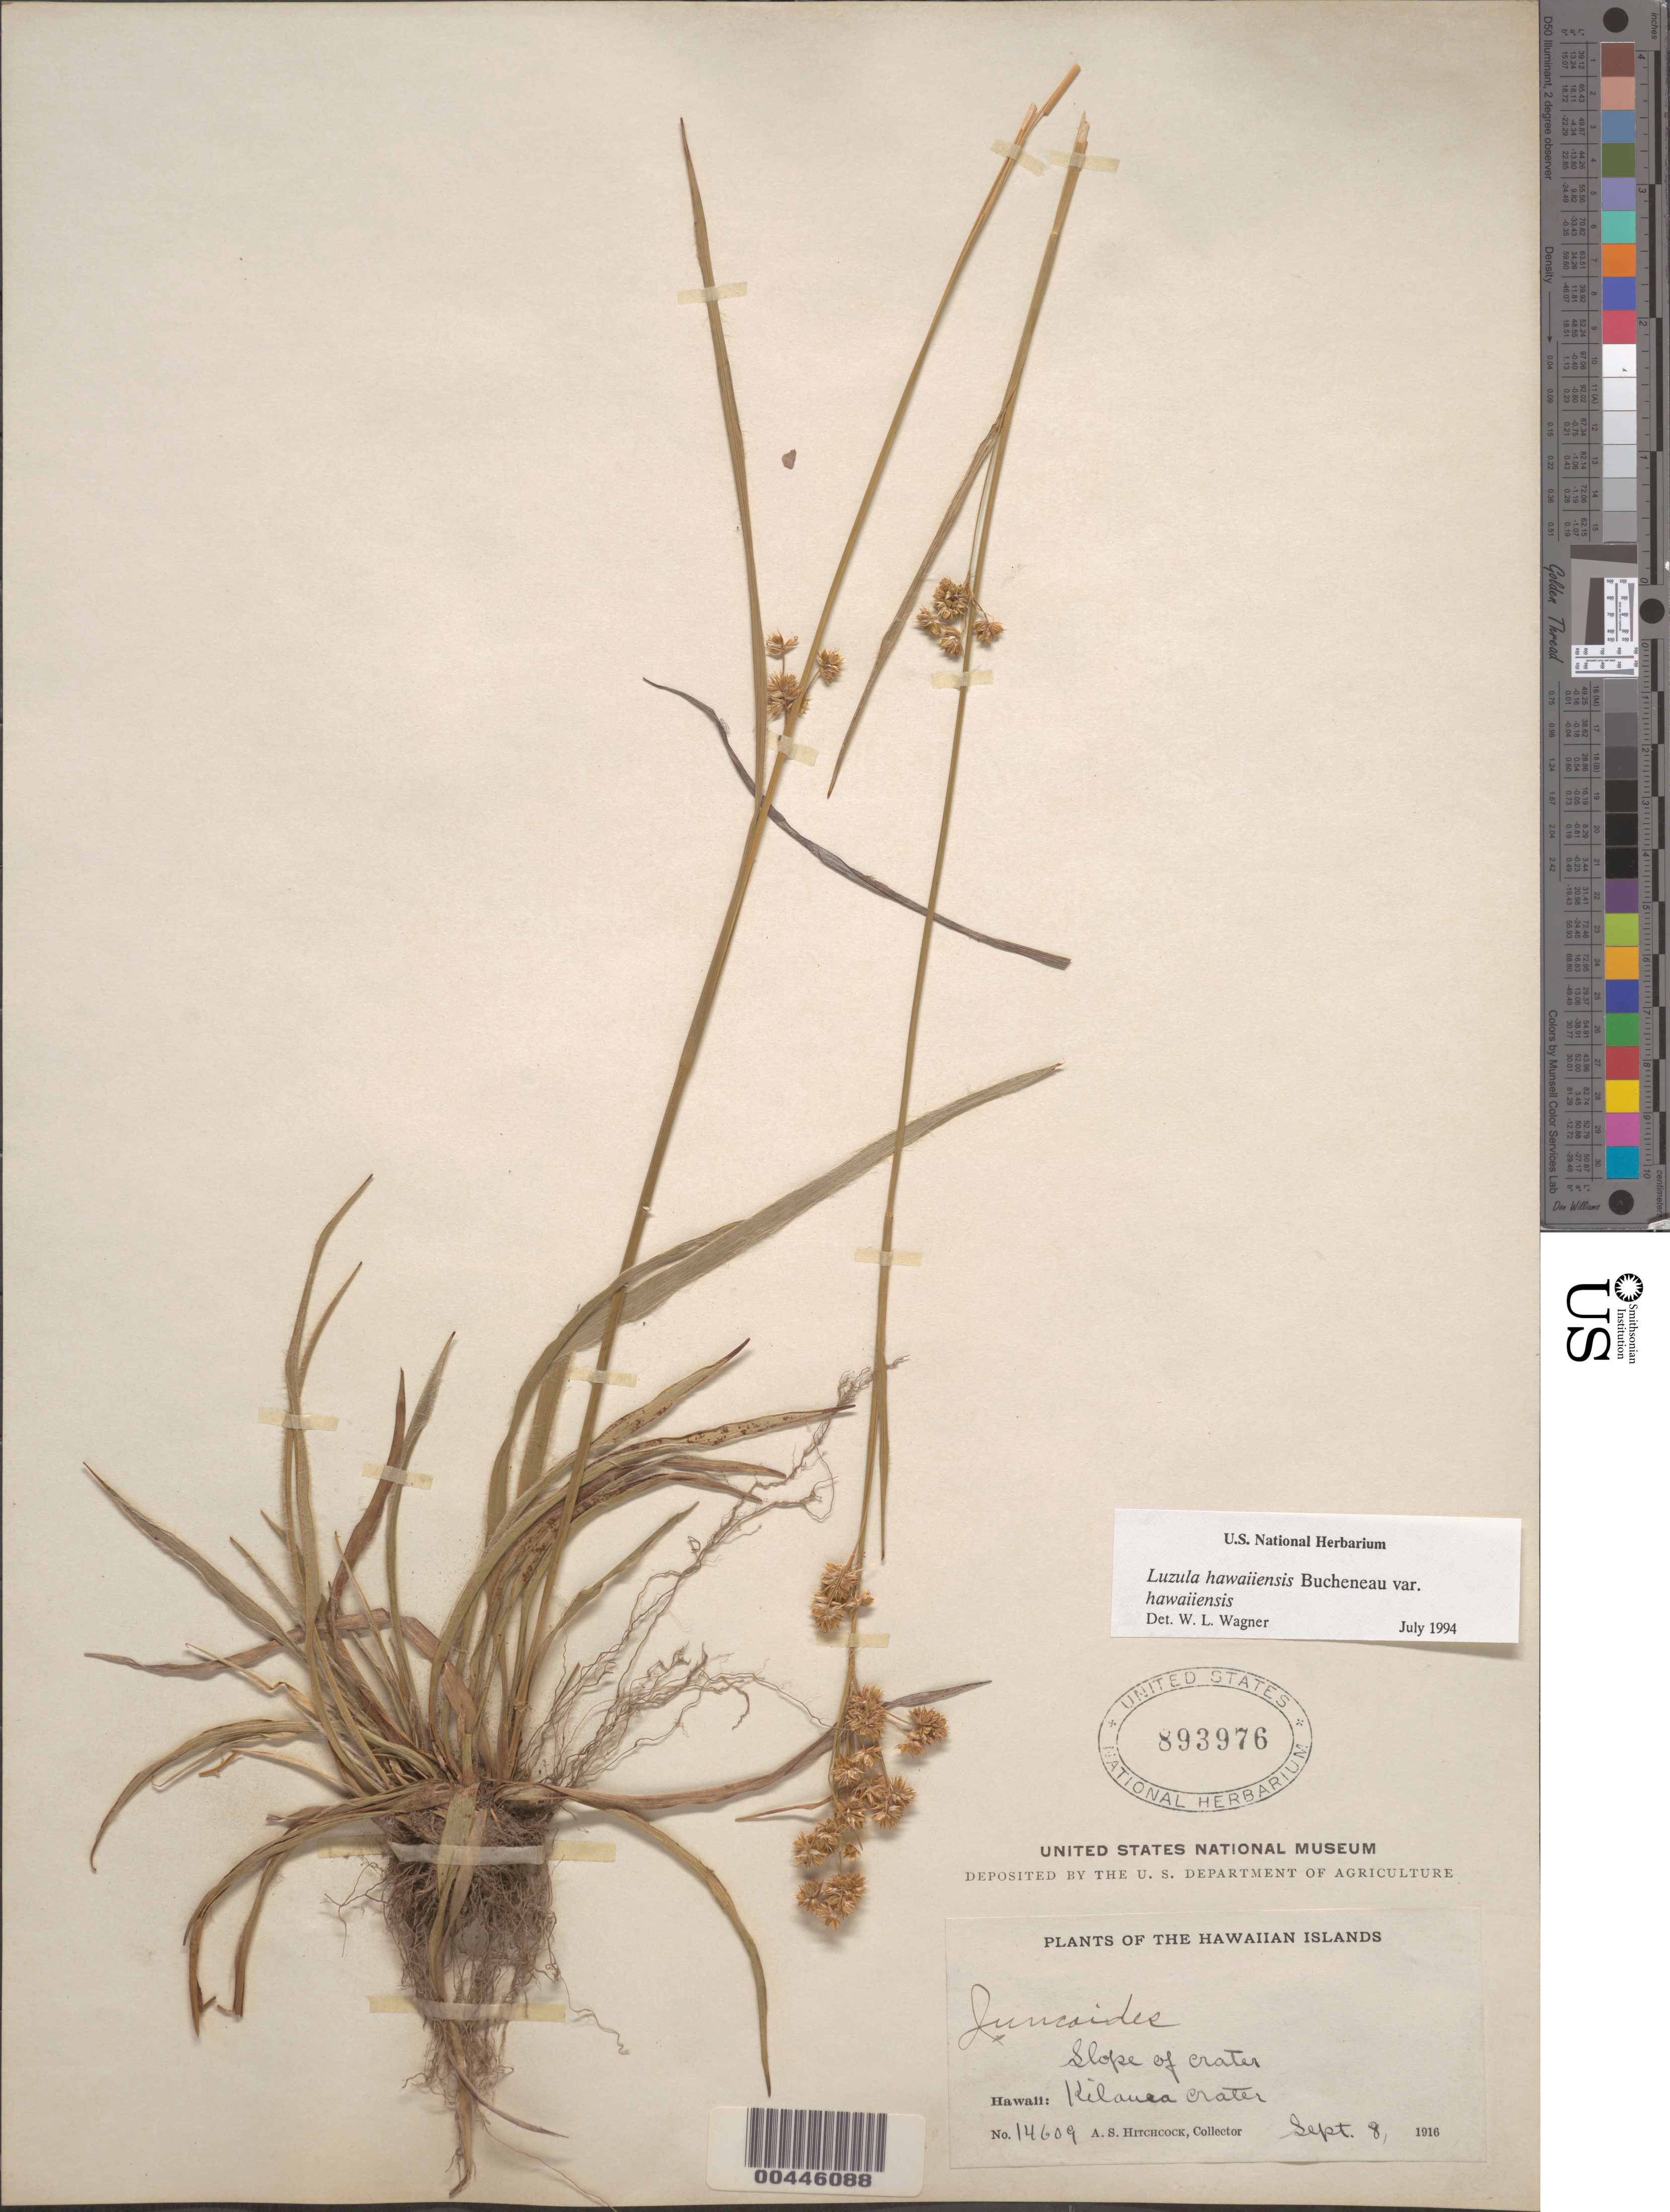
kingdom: Plantae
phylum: Tracheophyta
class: Liliopsida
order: Poales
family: Juncaceae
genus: Luzula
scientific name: Luzula hawaiiensis var. hawaiiensis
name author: Buchenau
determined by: Wagner, W. L., (BOT), Smithsonian Institution - National Museum of Natural History (UNITED STATES)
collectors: A. S. Hitchcock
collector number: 14609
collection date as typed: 8 Sep 1916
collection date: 1916-09-08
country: United States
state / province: Hawaii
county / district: Hawaii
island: Hawaii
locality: Slope of Kilauea Crater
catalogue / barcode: US 893976